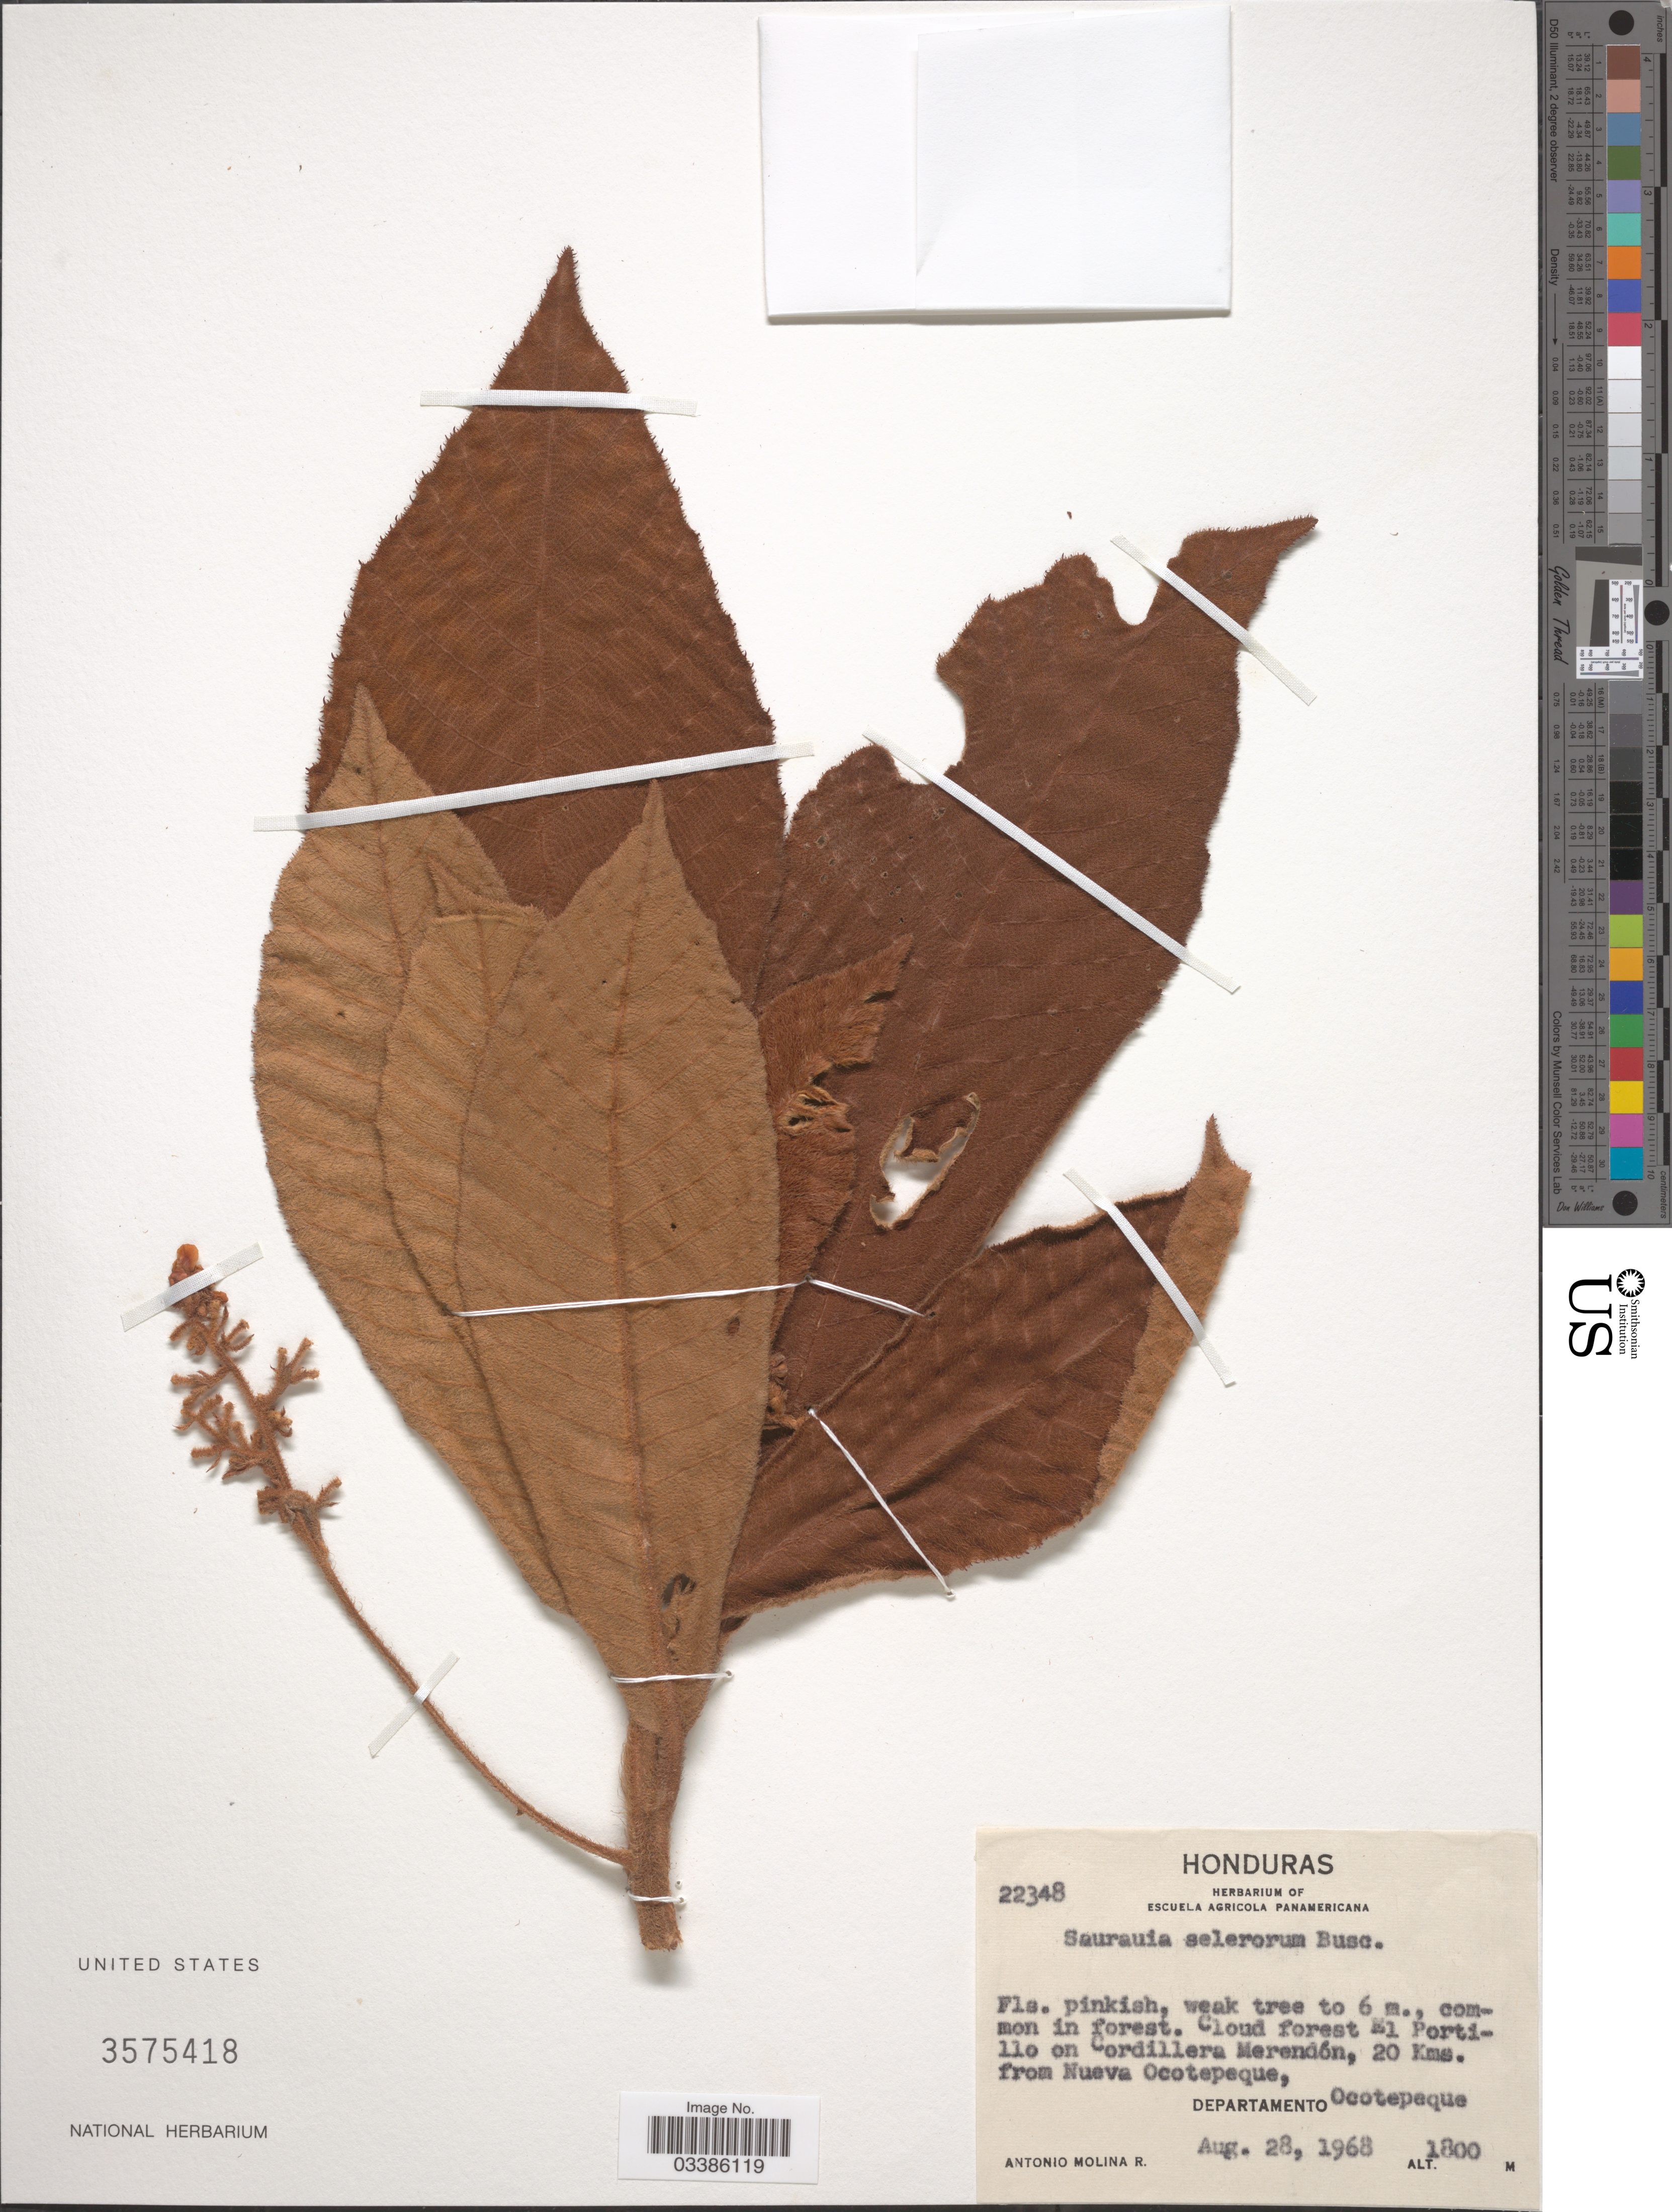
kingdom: Plantae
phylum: Tracheophyta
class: Magnoliopsida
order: Ericales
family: Actinidiaceae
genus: Saurauia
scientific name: Saurauia selerorum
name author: Buscal.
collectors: A. Molina R.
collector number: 22348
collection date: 1968-08-28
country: Honduras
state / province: Ocotepeque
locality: Cloud forest El Portillo on Cordillera Merendón, 20 Kms. from Nueva Ocotepeque, Departamento Ocotepeque.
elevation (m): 1800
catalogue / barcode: US 3575418